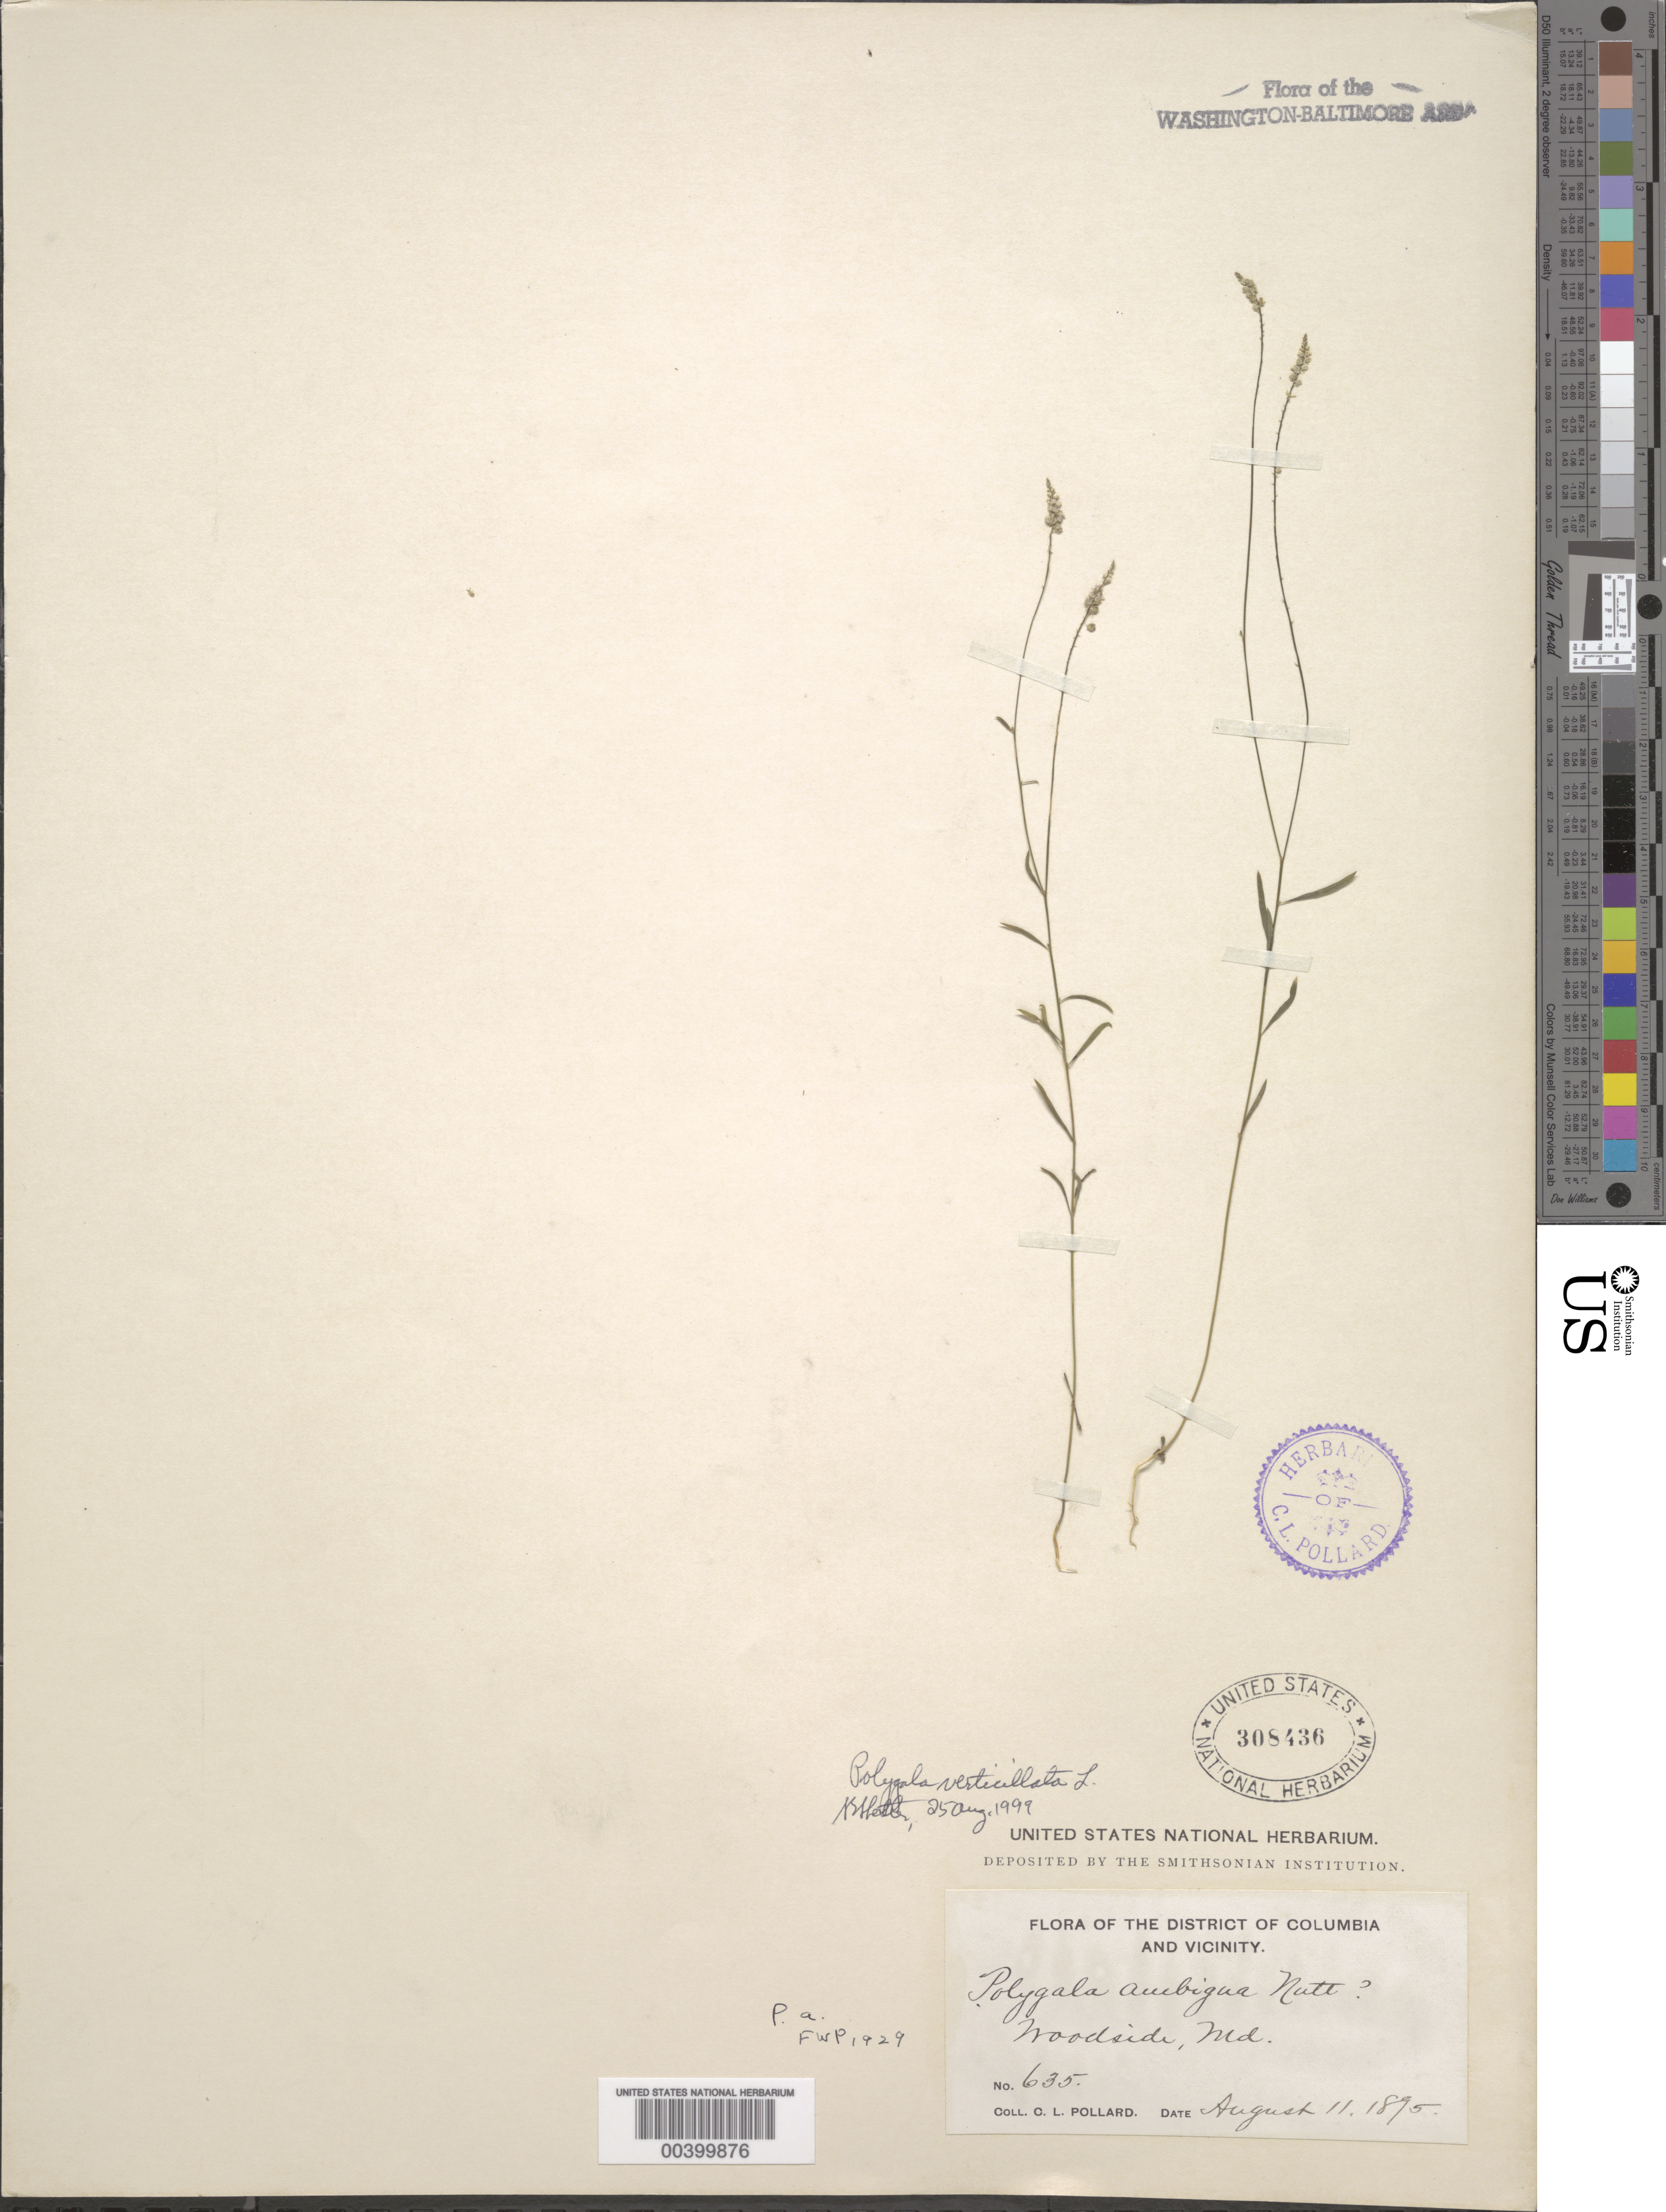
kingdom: Plantae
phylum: Tracheophyta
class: Magnoliopsida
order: Fabales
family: Polygalaceae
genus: Polygala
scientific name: Polygala verticillata var. ambigua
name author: (Nutt.) Alph. Wood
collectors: C. L. Pollard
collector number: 635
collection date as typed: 11 Aug 1895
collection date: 1895-08-11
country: United States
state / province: Maryland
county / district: Montgomery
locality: Woodside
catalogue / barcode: US 308436